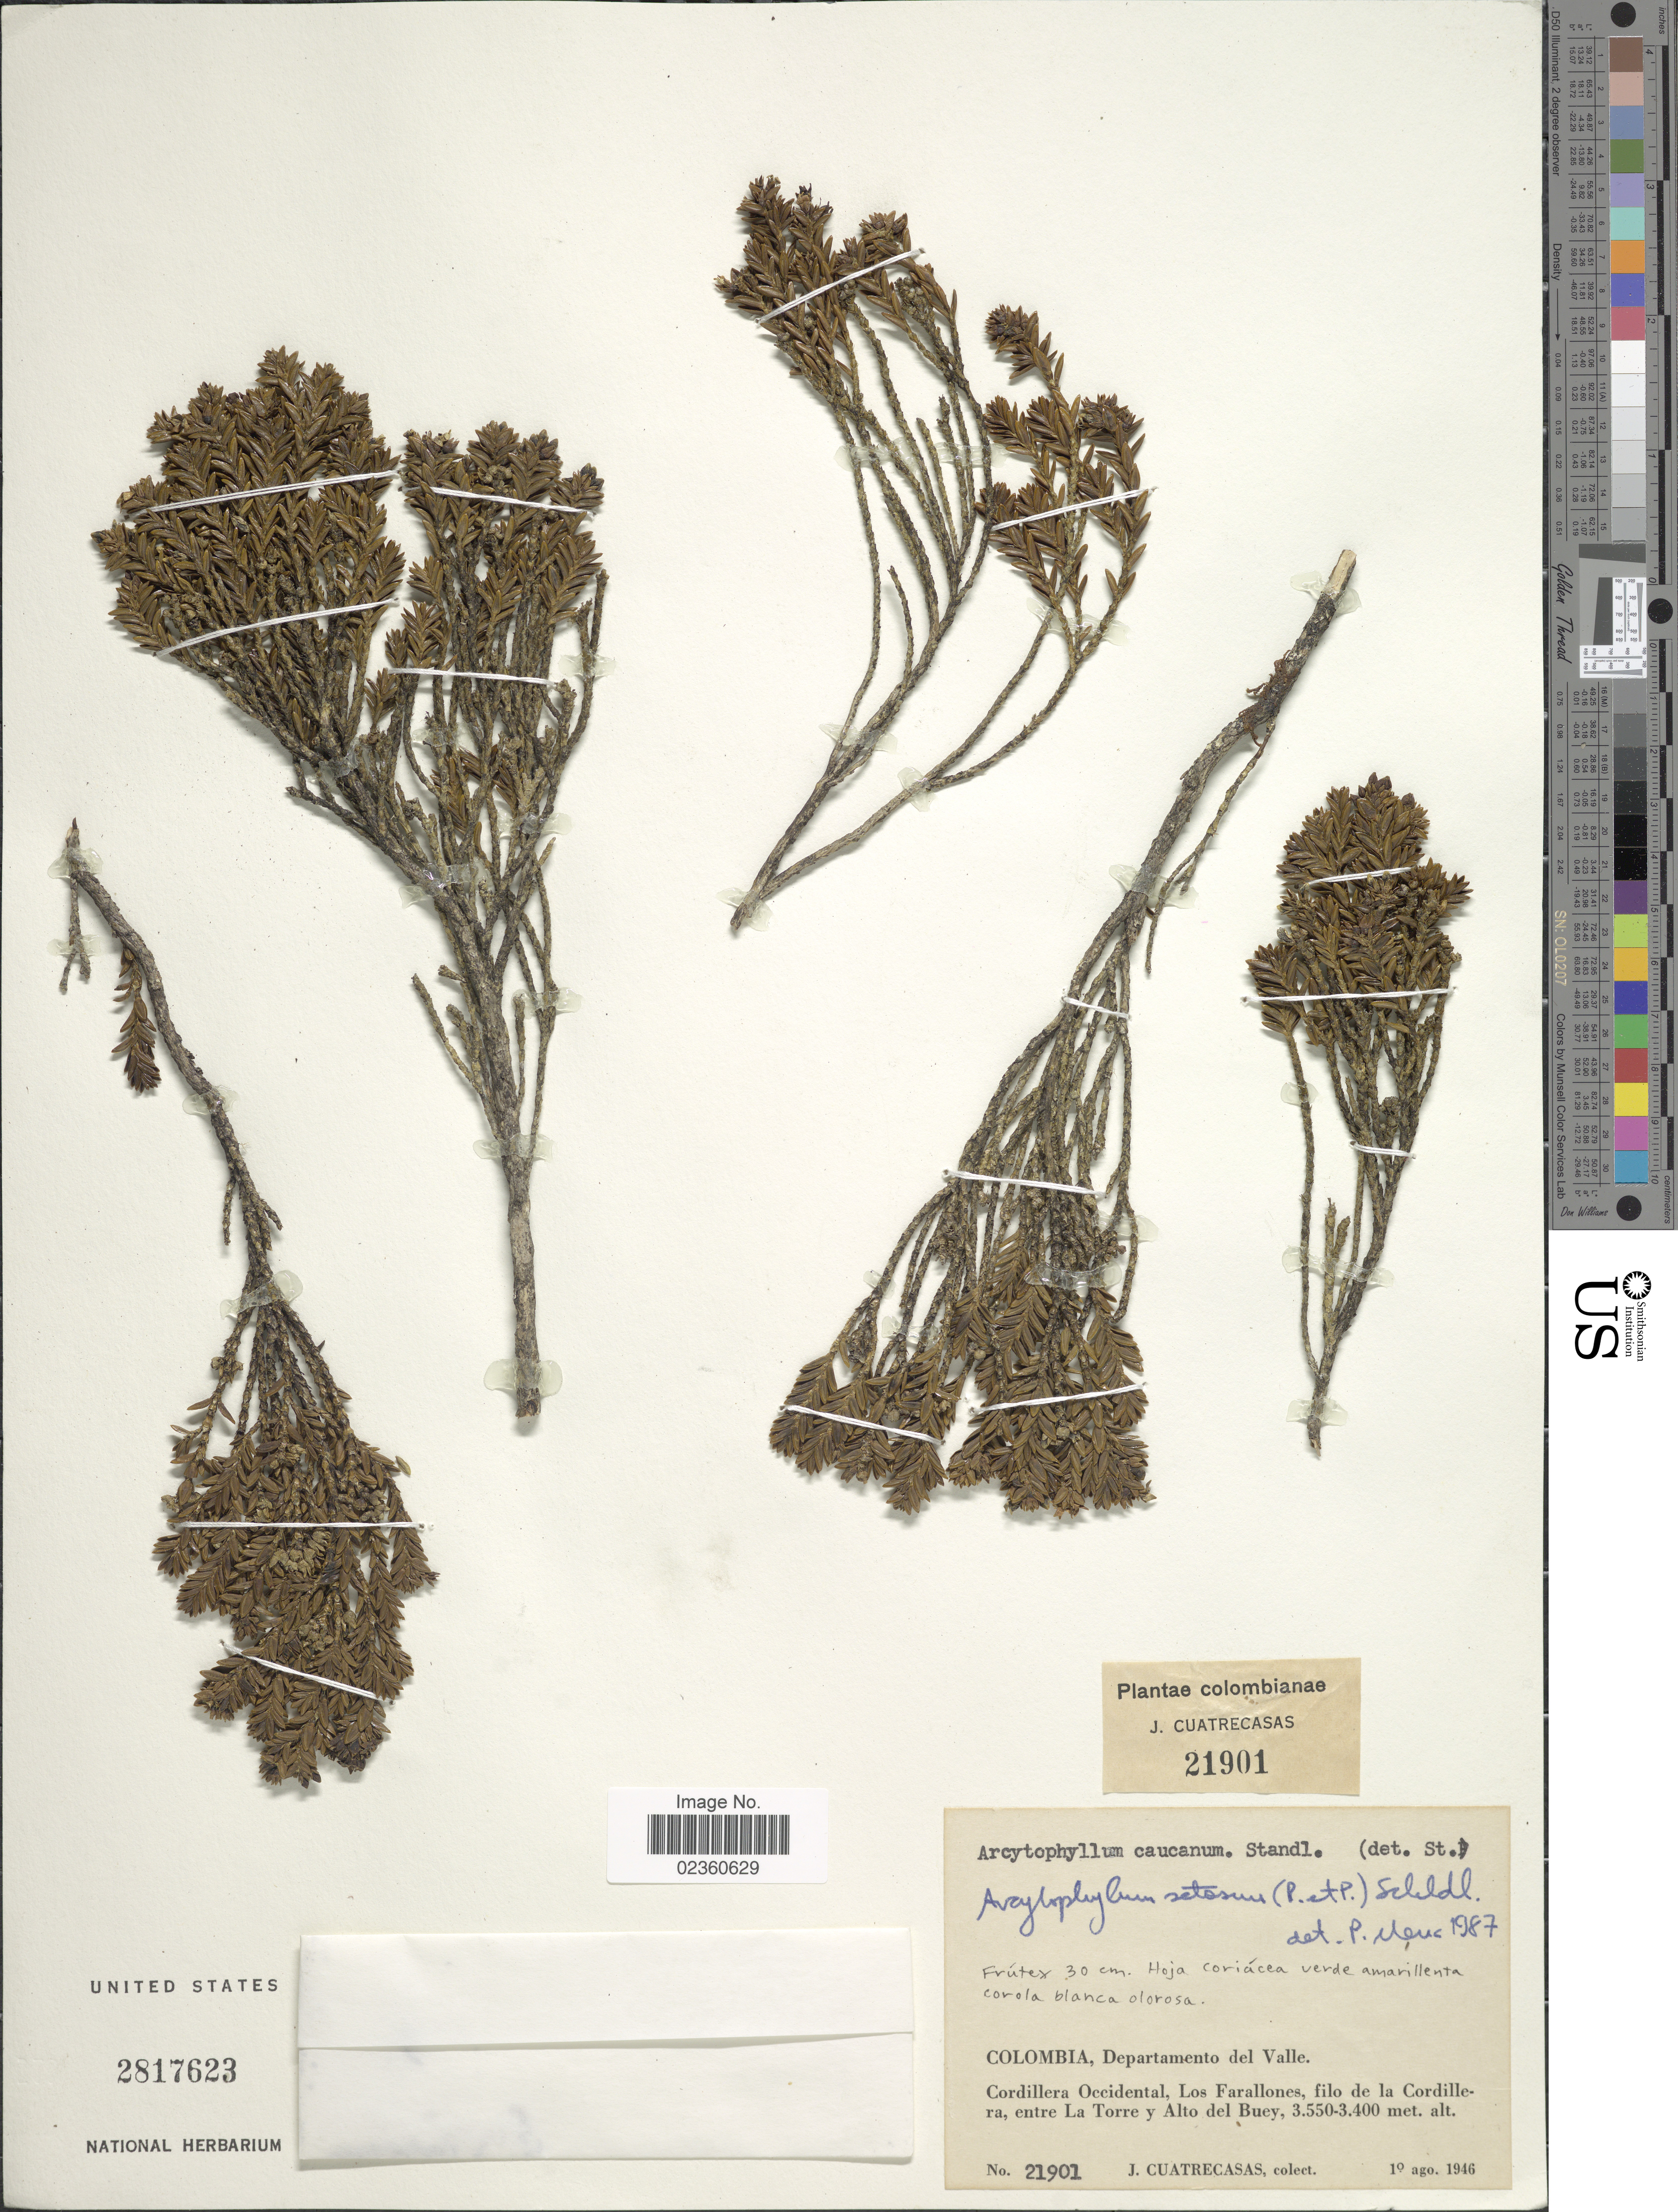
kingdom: Plantae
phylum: Tracheophyta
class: Magnoliopsida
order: Gentianales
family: Rubiaceae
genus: Arcytophyllum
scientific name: Arcytophyllum setosum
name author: (Ruiz & Pav.) Schltdl.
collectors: J. Cuatrecasas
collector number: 21901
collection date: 1946-08-19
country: Colombia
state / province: Valle del Cauca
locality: Departamento del Valle, Cordillera Occidental, Los Farallones, filo de la Cordillera, entre La Torre y Alto del Buey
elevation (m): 3400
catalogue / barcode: US 2817623